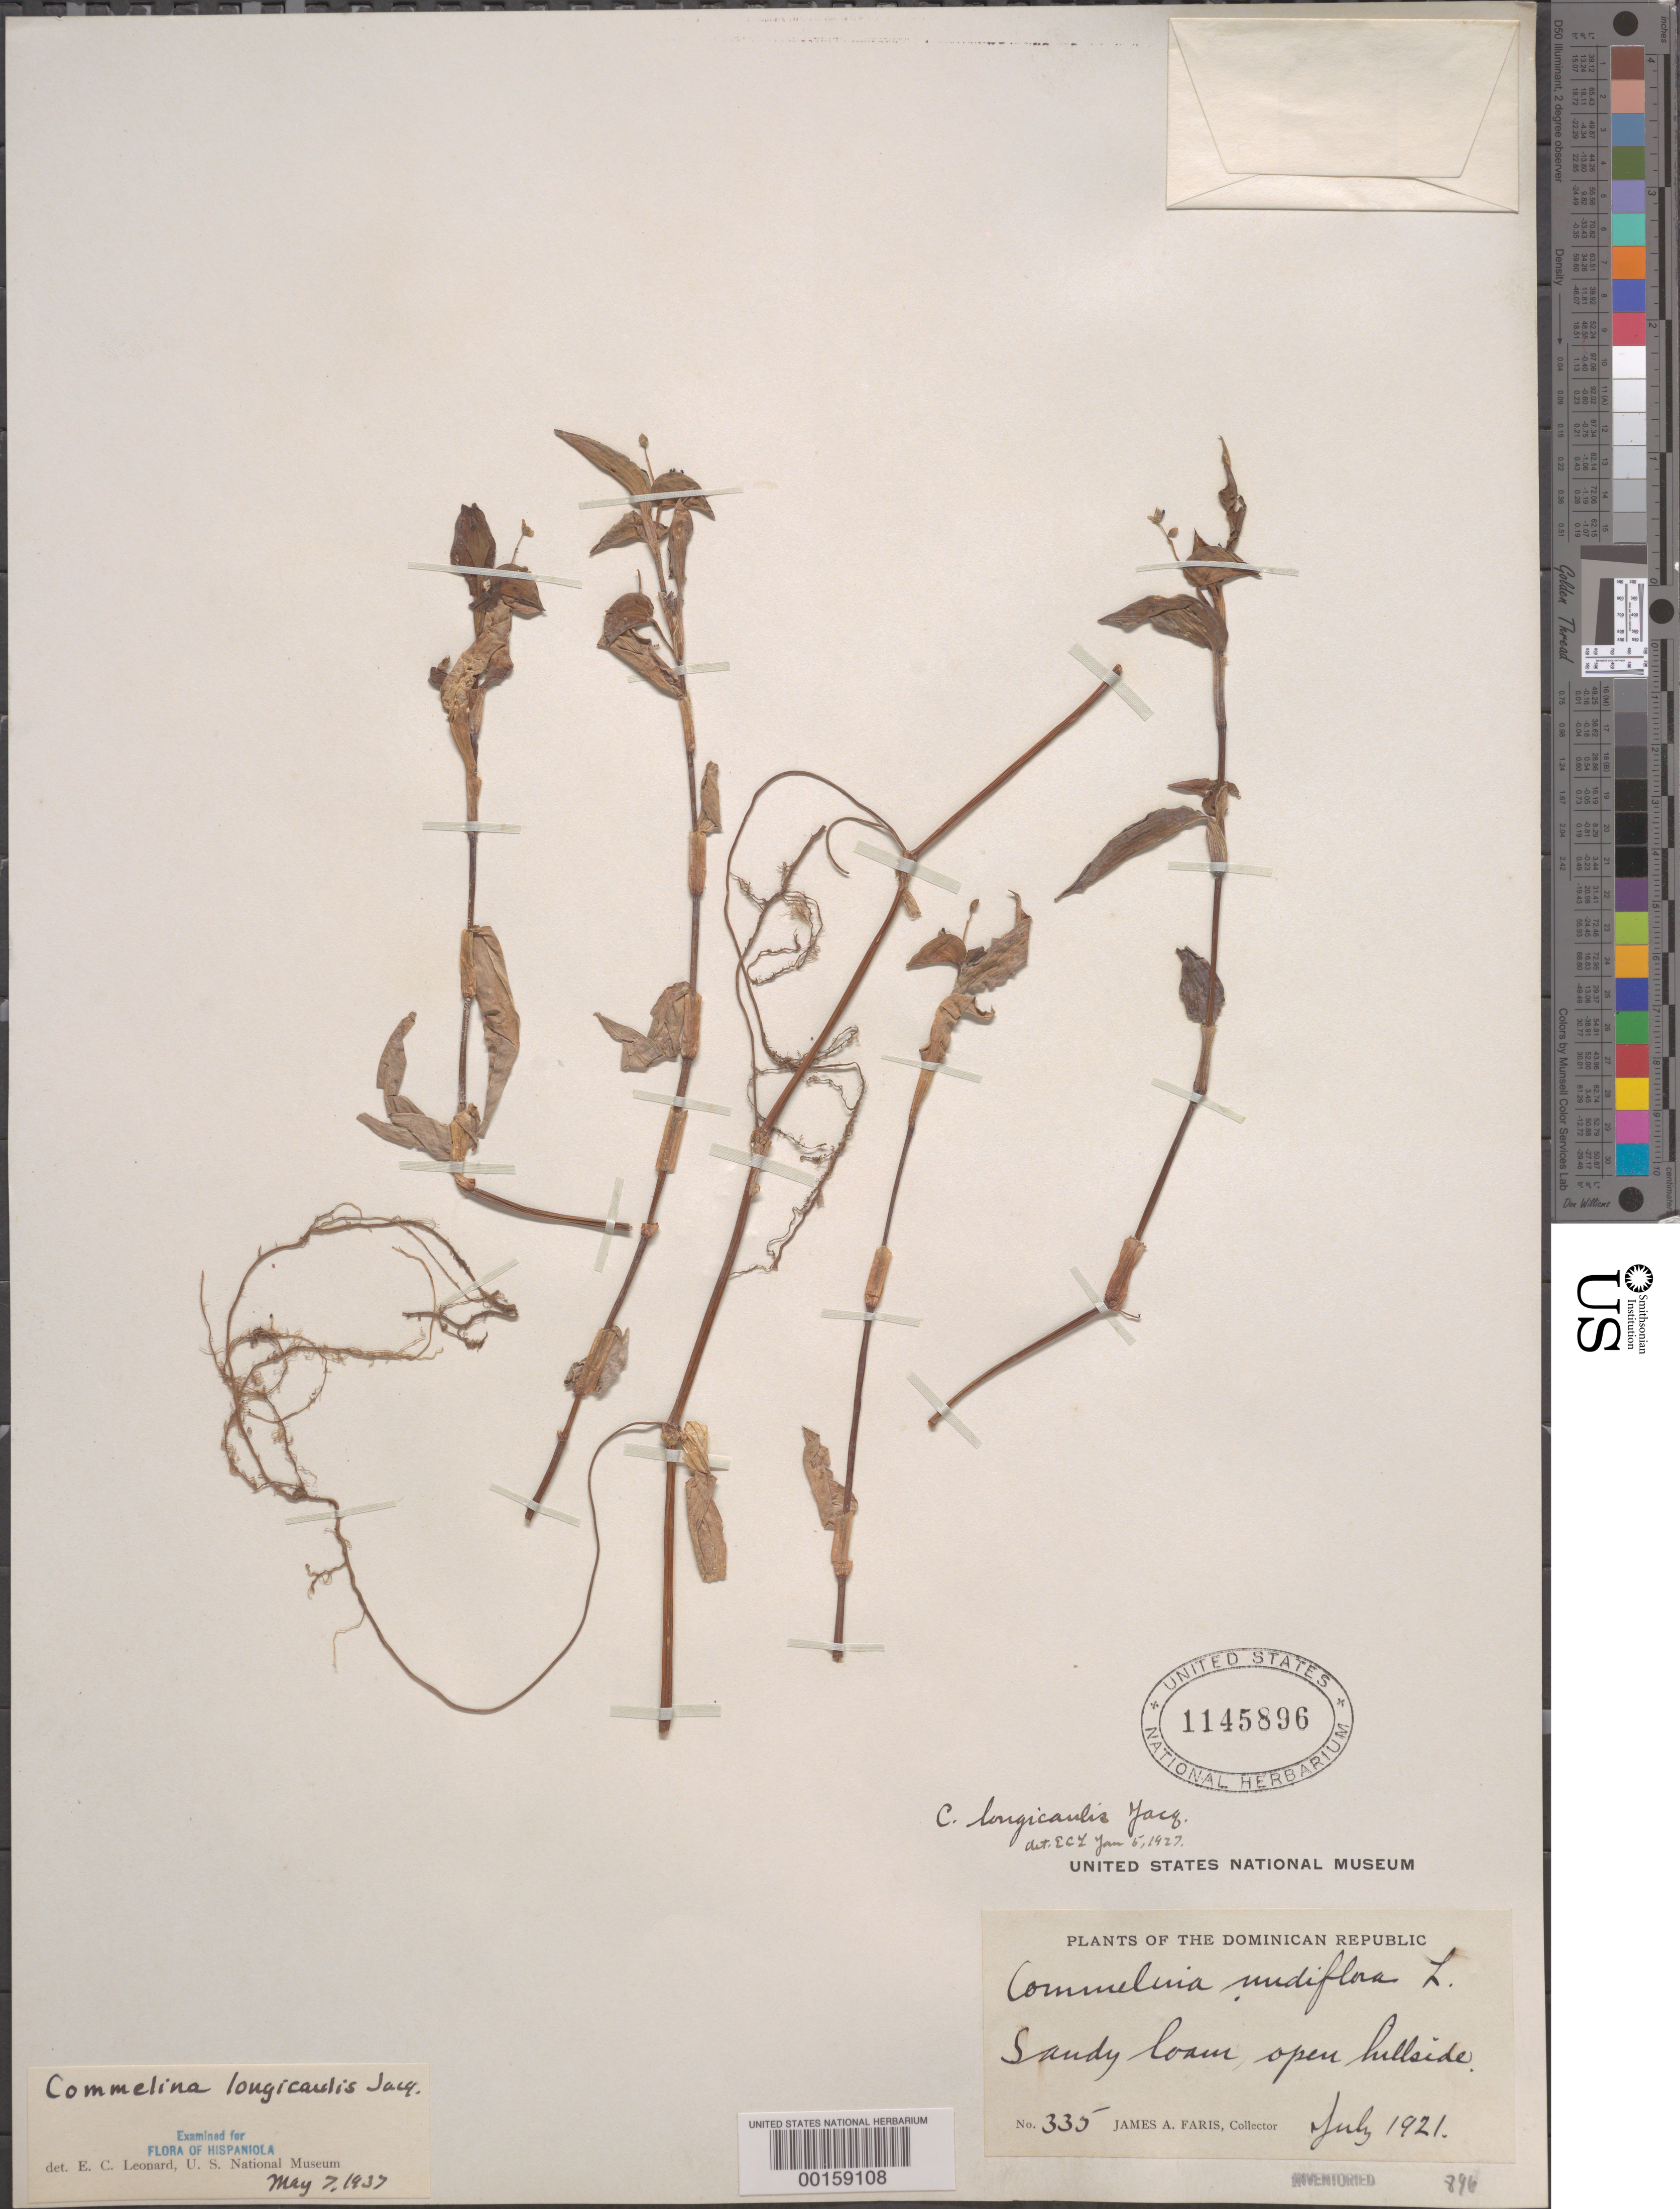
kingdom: Plantae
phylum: Tracheophyta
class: Liliopsida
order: Commelinales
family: Commelinaceae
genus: Commelina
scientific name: Commelina diffusa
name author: Burm. f.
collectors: J. Faris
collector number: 335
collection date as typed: Jul 1921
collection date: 1921-07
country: Dominican Republic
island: Hispaniola Island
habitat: Sandy loam; open hillside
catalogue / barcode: US 1145896